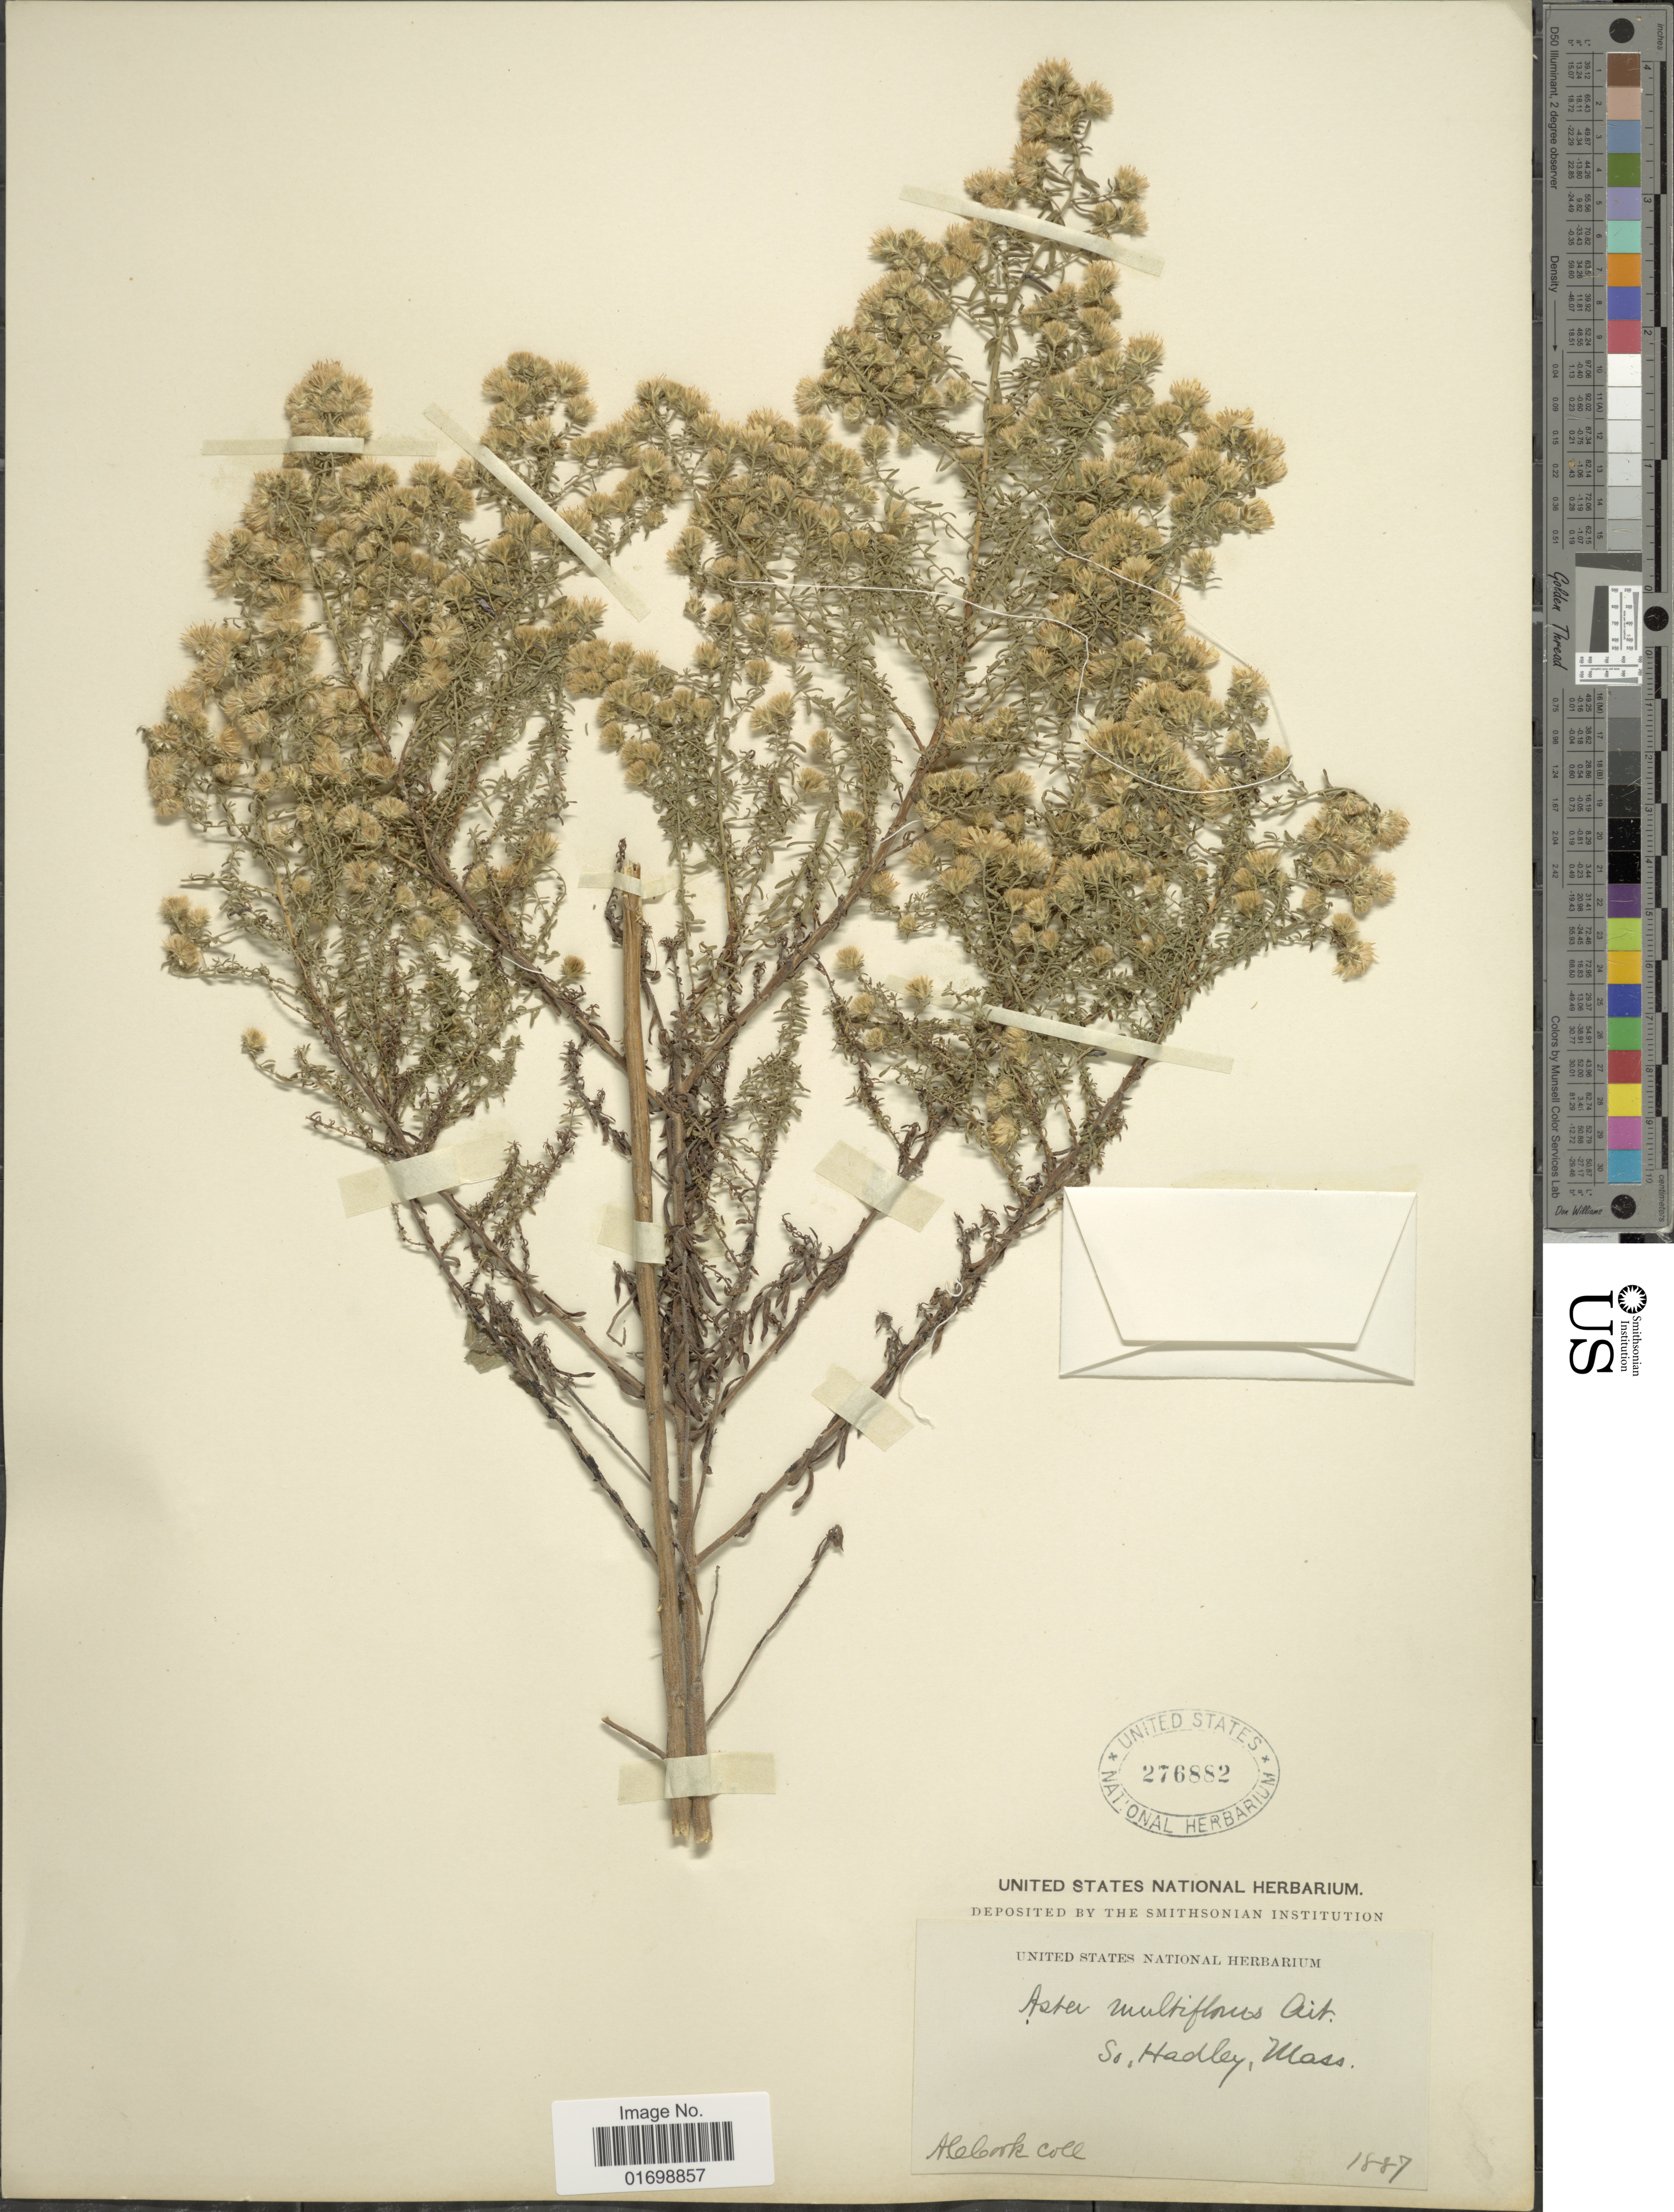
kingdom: Plantae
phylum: Tracheophyta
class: Magnoliopsida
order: Asterales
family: Asteraceae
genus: Symphyotrichum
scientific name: Symphyotrichum ericoides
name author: (L.) G.L. Nesom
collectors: A. Cook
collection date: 1887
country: United States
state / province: Massachusetts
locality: So, Hadley.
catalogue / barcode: US 276882